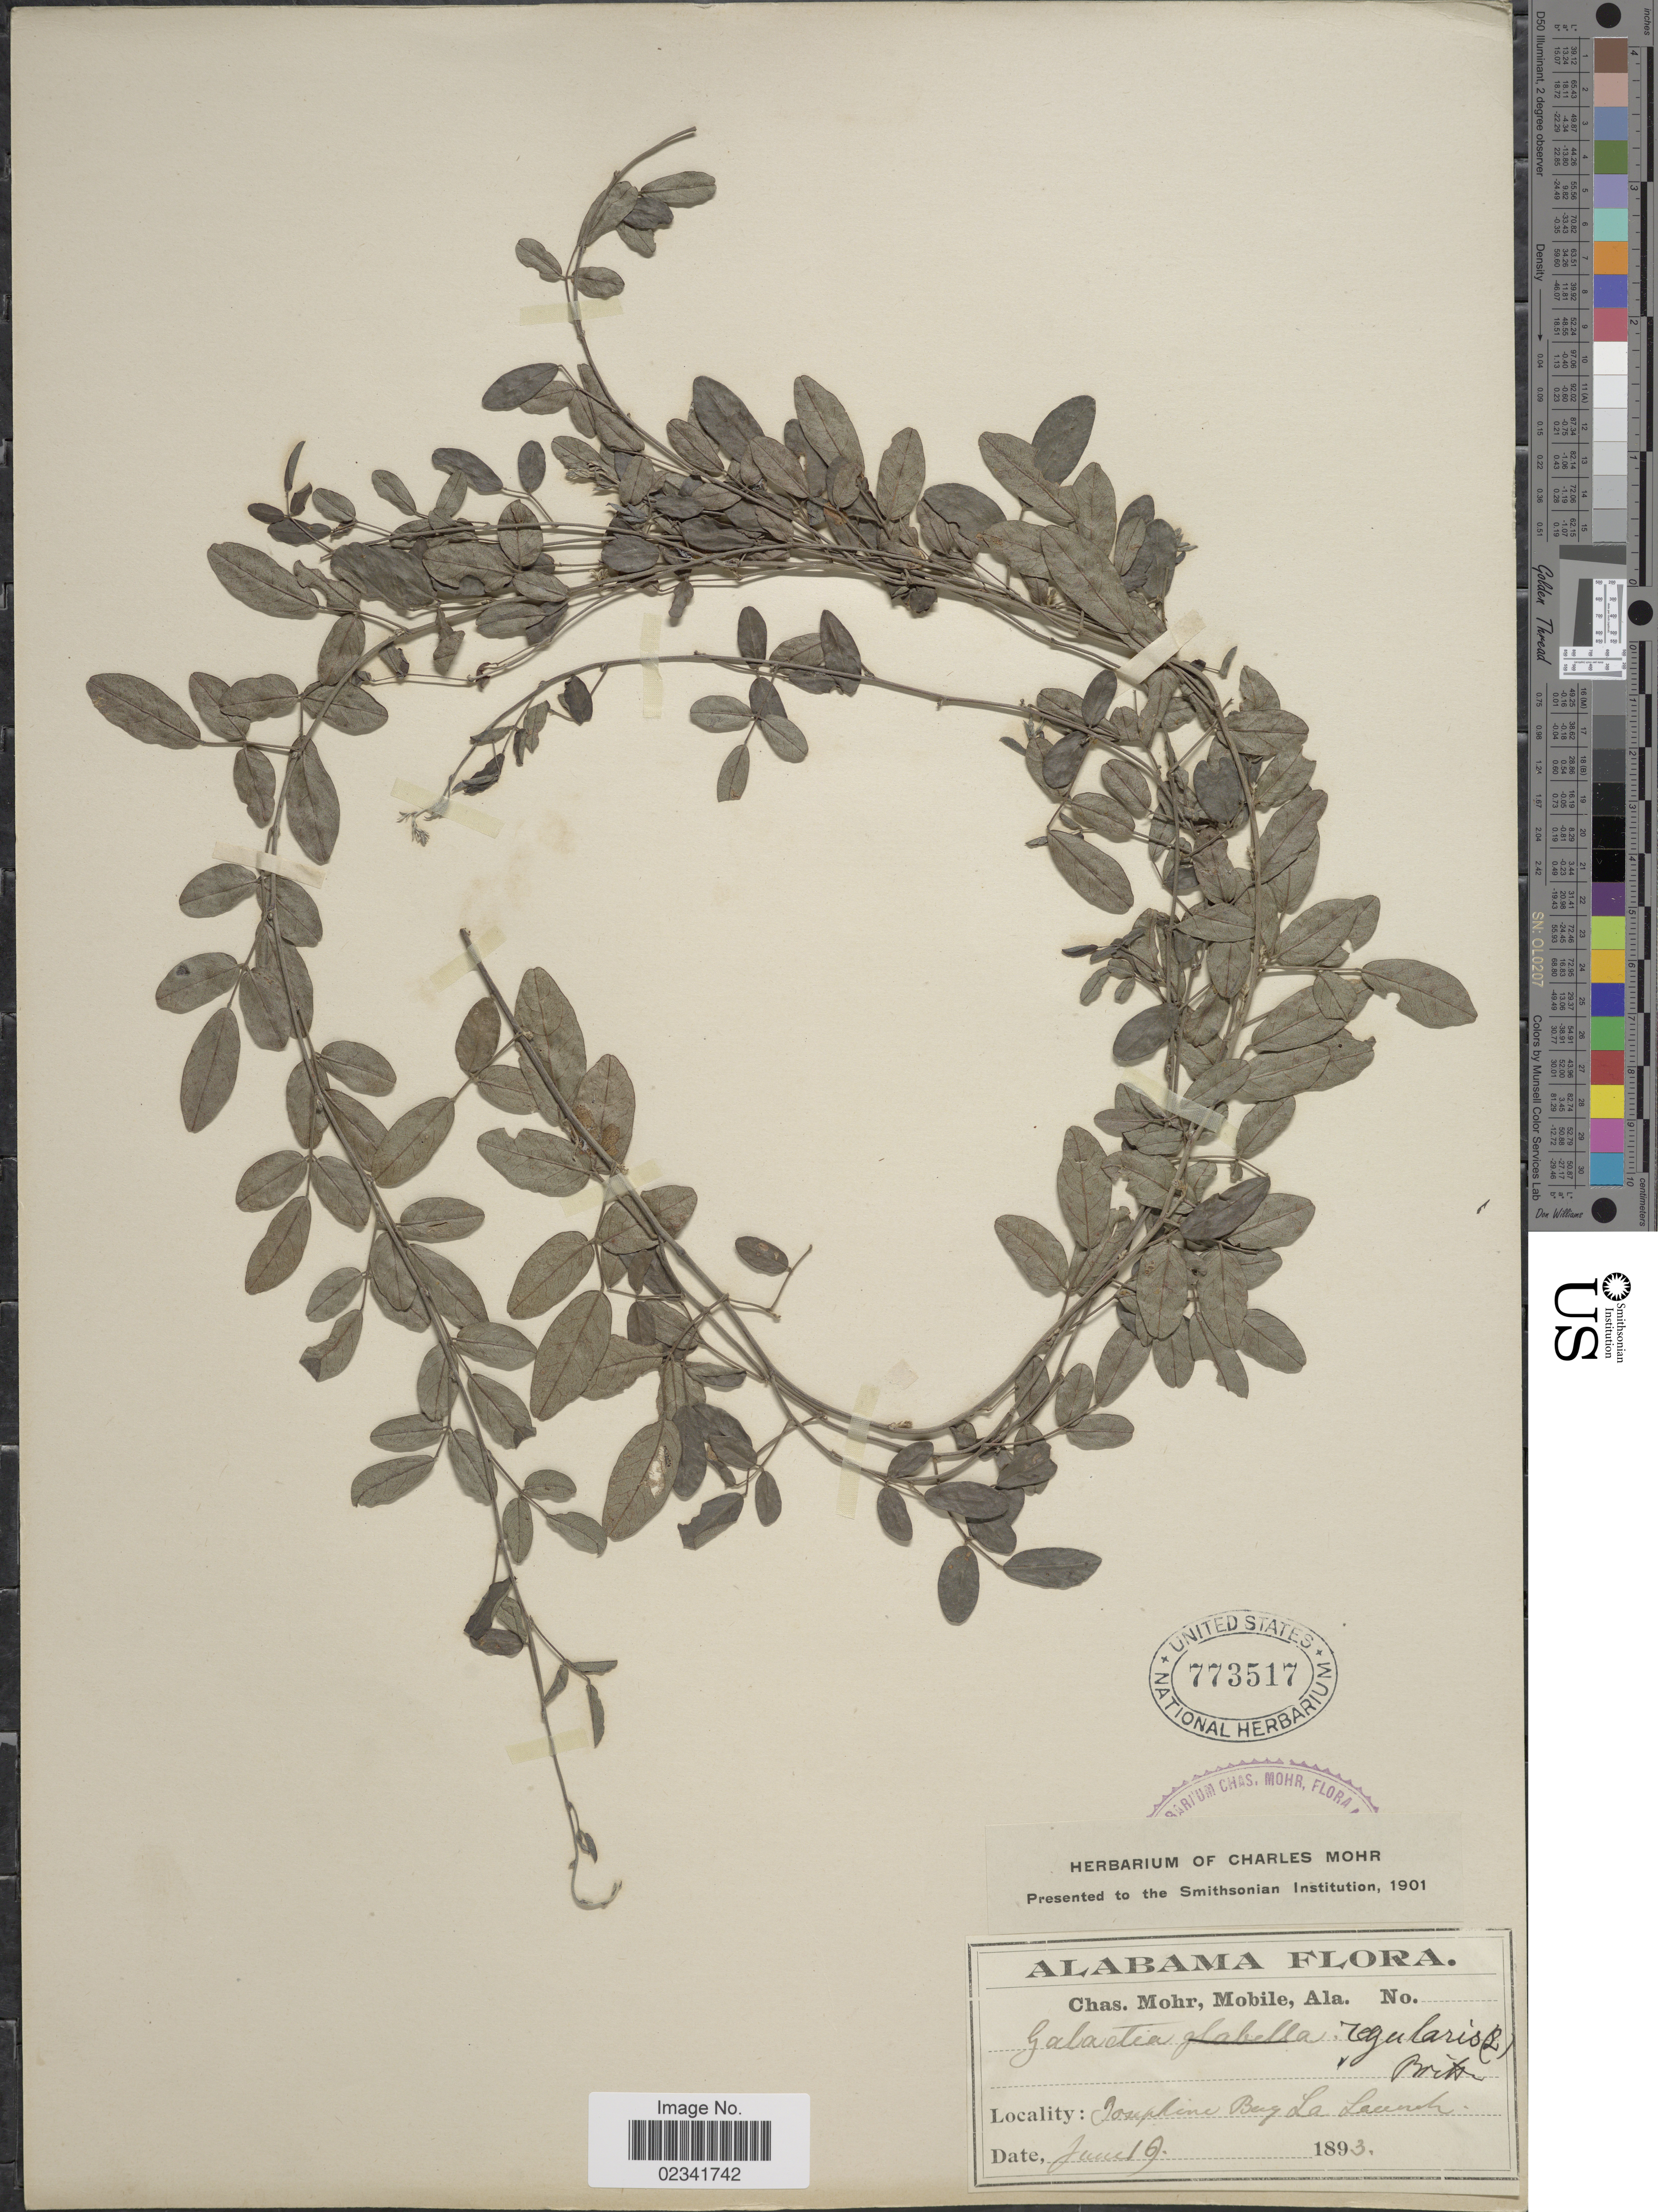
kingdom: Plantae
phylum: Tracheophyta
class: Magnoliopsida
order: Fabales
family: Fabaceae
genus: Galactia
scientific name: Galactia regularis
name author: (L.) Britton, Stearns & Poggenb.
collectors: Mohr, C. T. (herbarium)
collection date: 1893-06-19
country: United States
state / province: Alabama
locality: Josephine Bay La Launch.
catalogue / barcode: US 773517